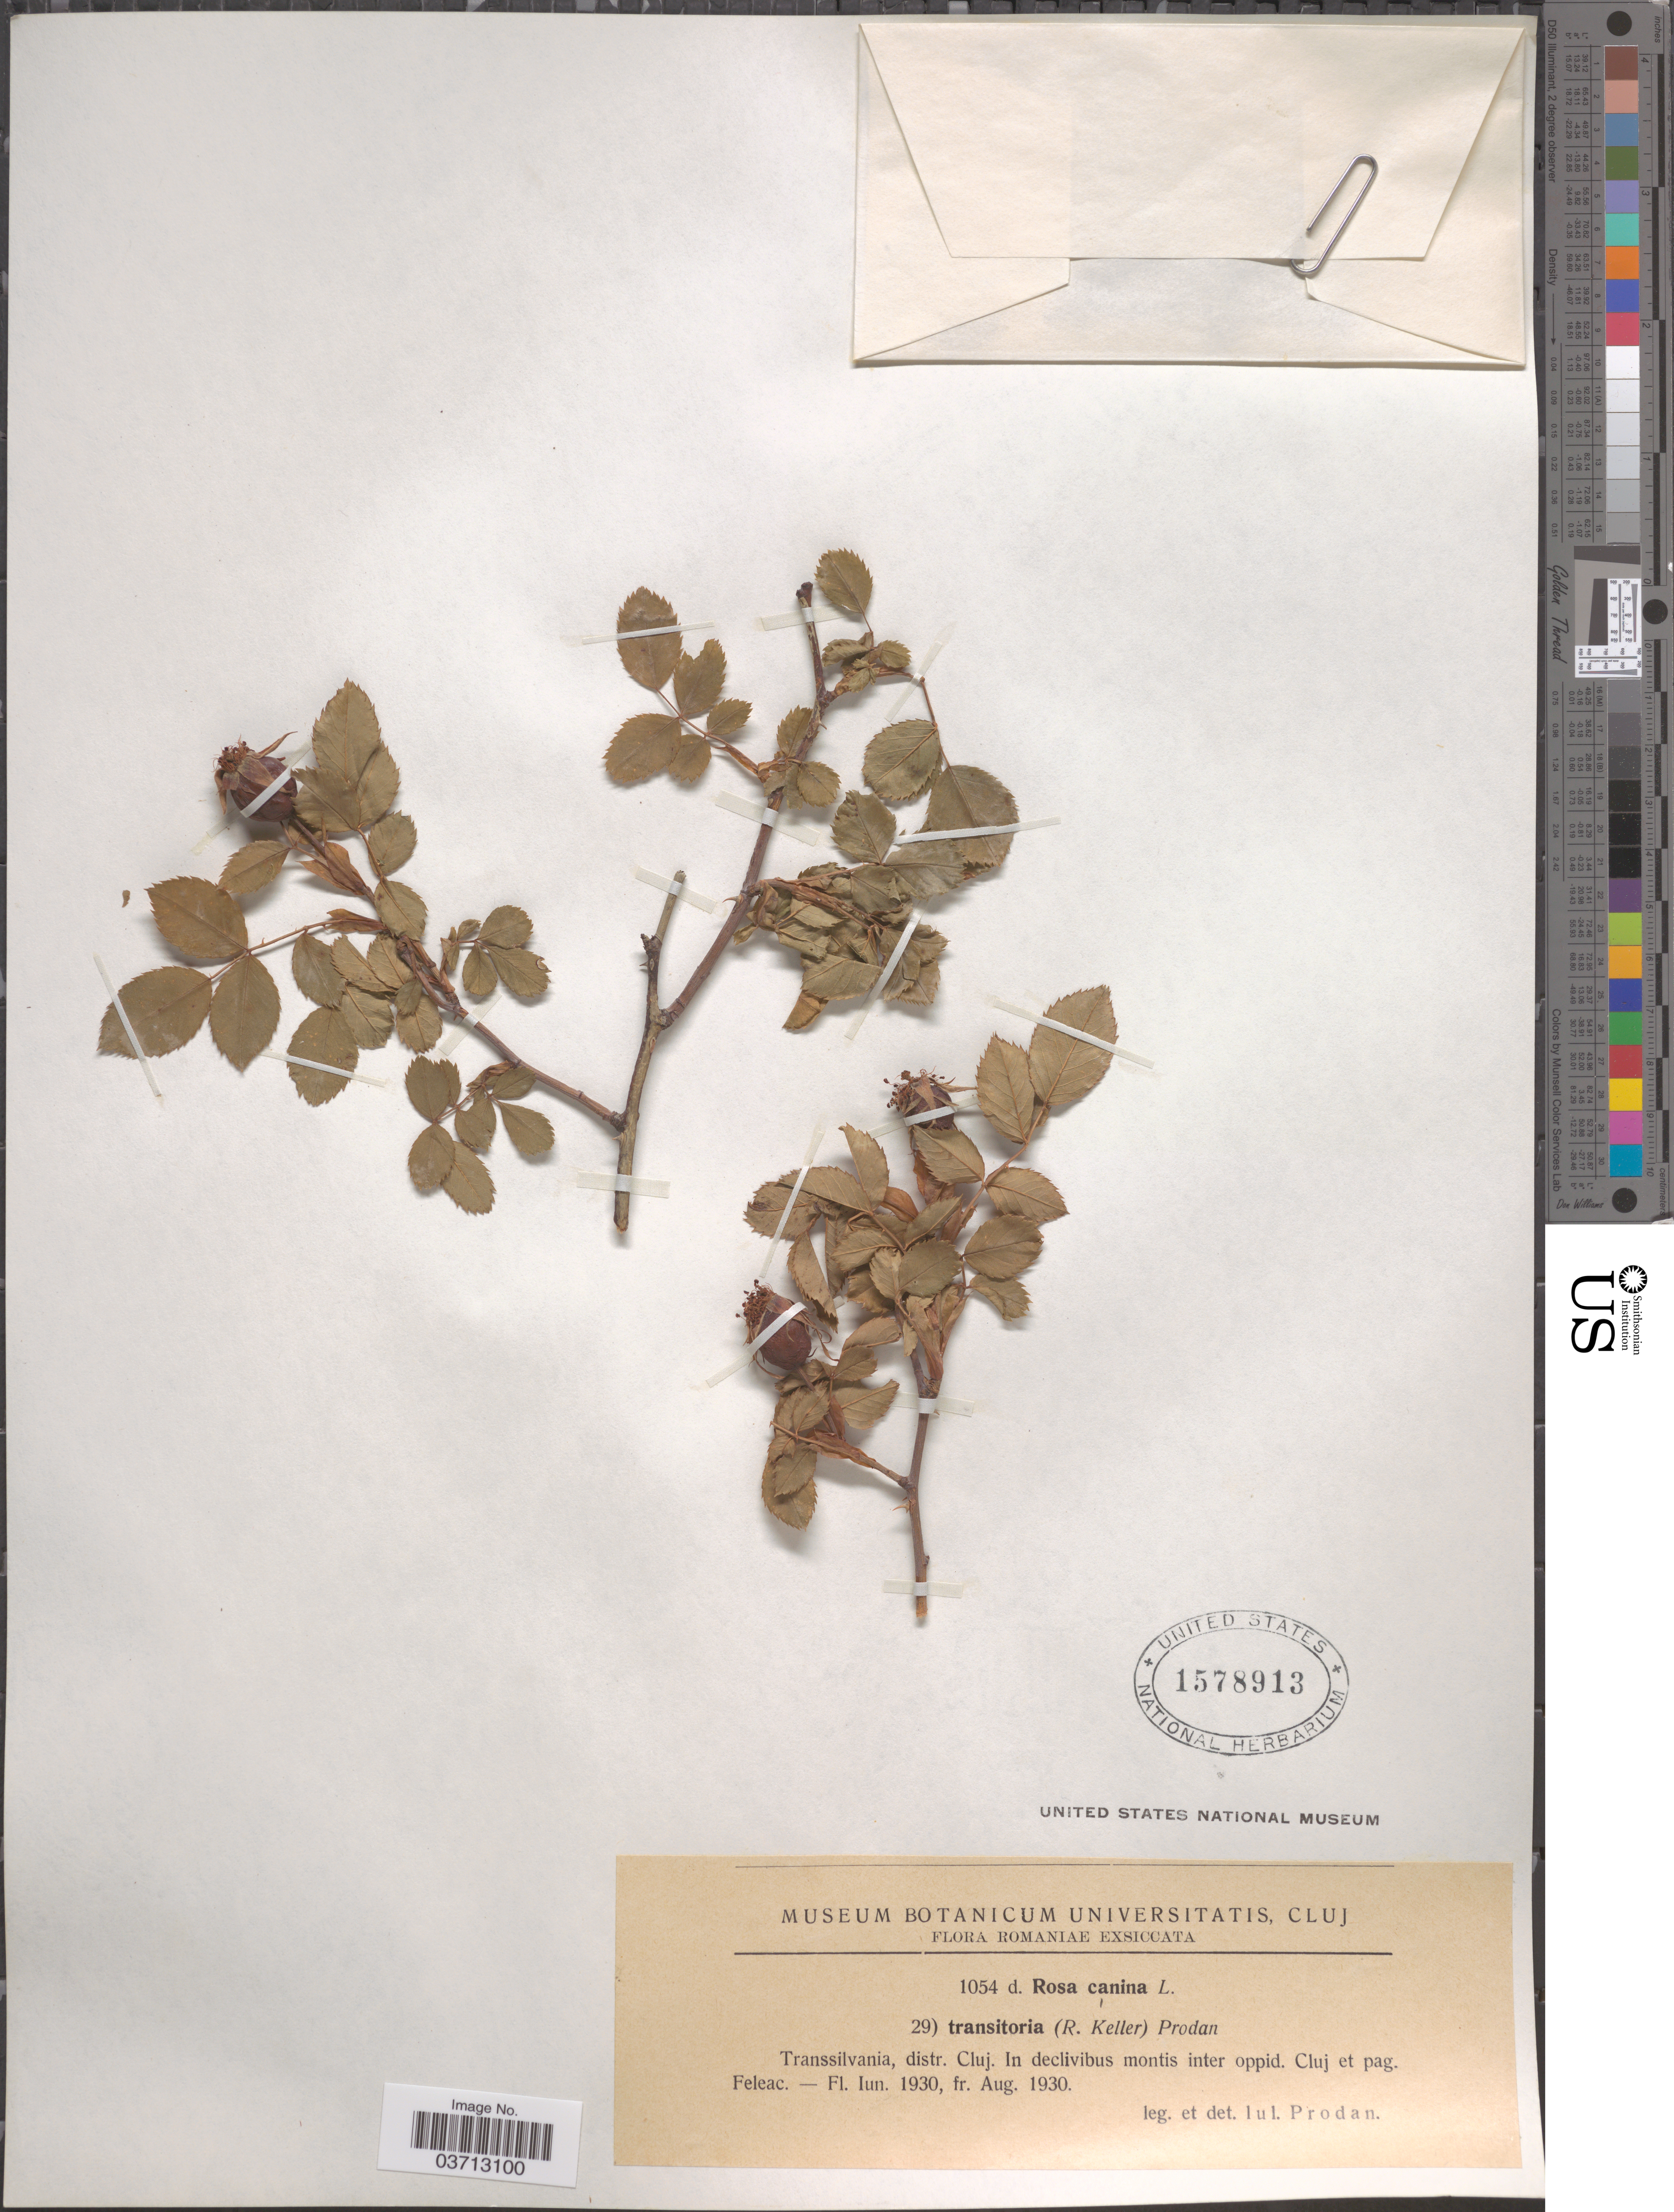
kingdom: Plantae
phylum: Tracheophyta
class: Magnoliopsida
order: Rosales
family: Rosaceae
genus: Rosa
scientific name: Rosa canina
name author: L.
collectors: J. Prodan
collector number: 1054 d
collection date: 1930-06/1930-08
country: Romania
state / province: Cluj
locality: Transsilvania, distr. Cluj. In declivibus montis inter oppid. Cluj et pag. Feleac.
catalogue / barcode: US 1578913